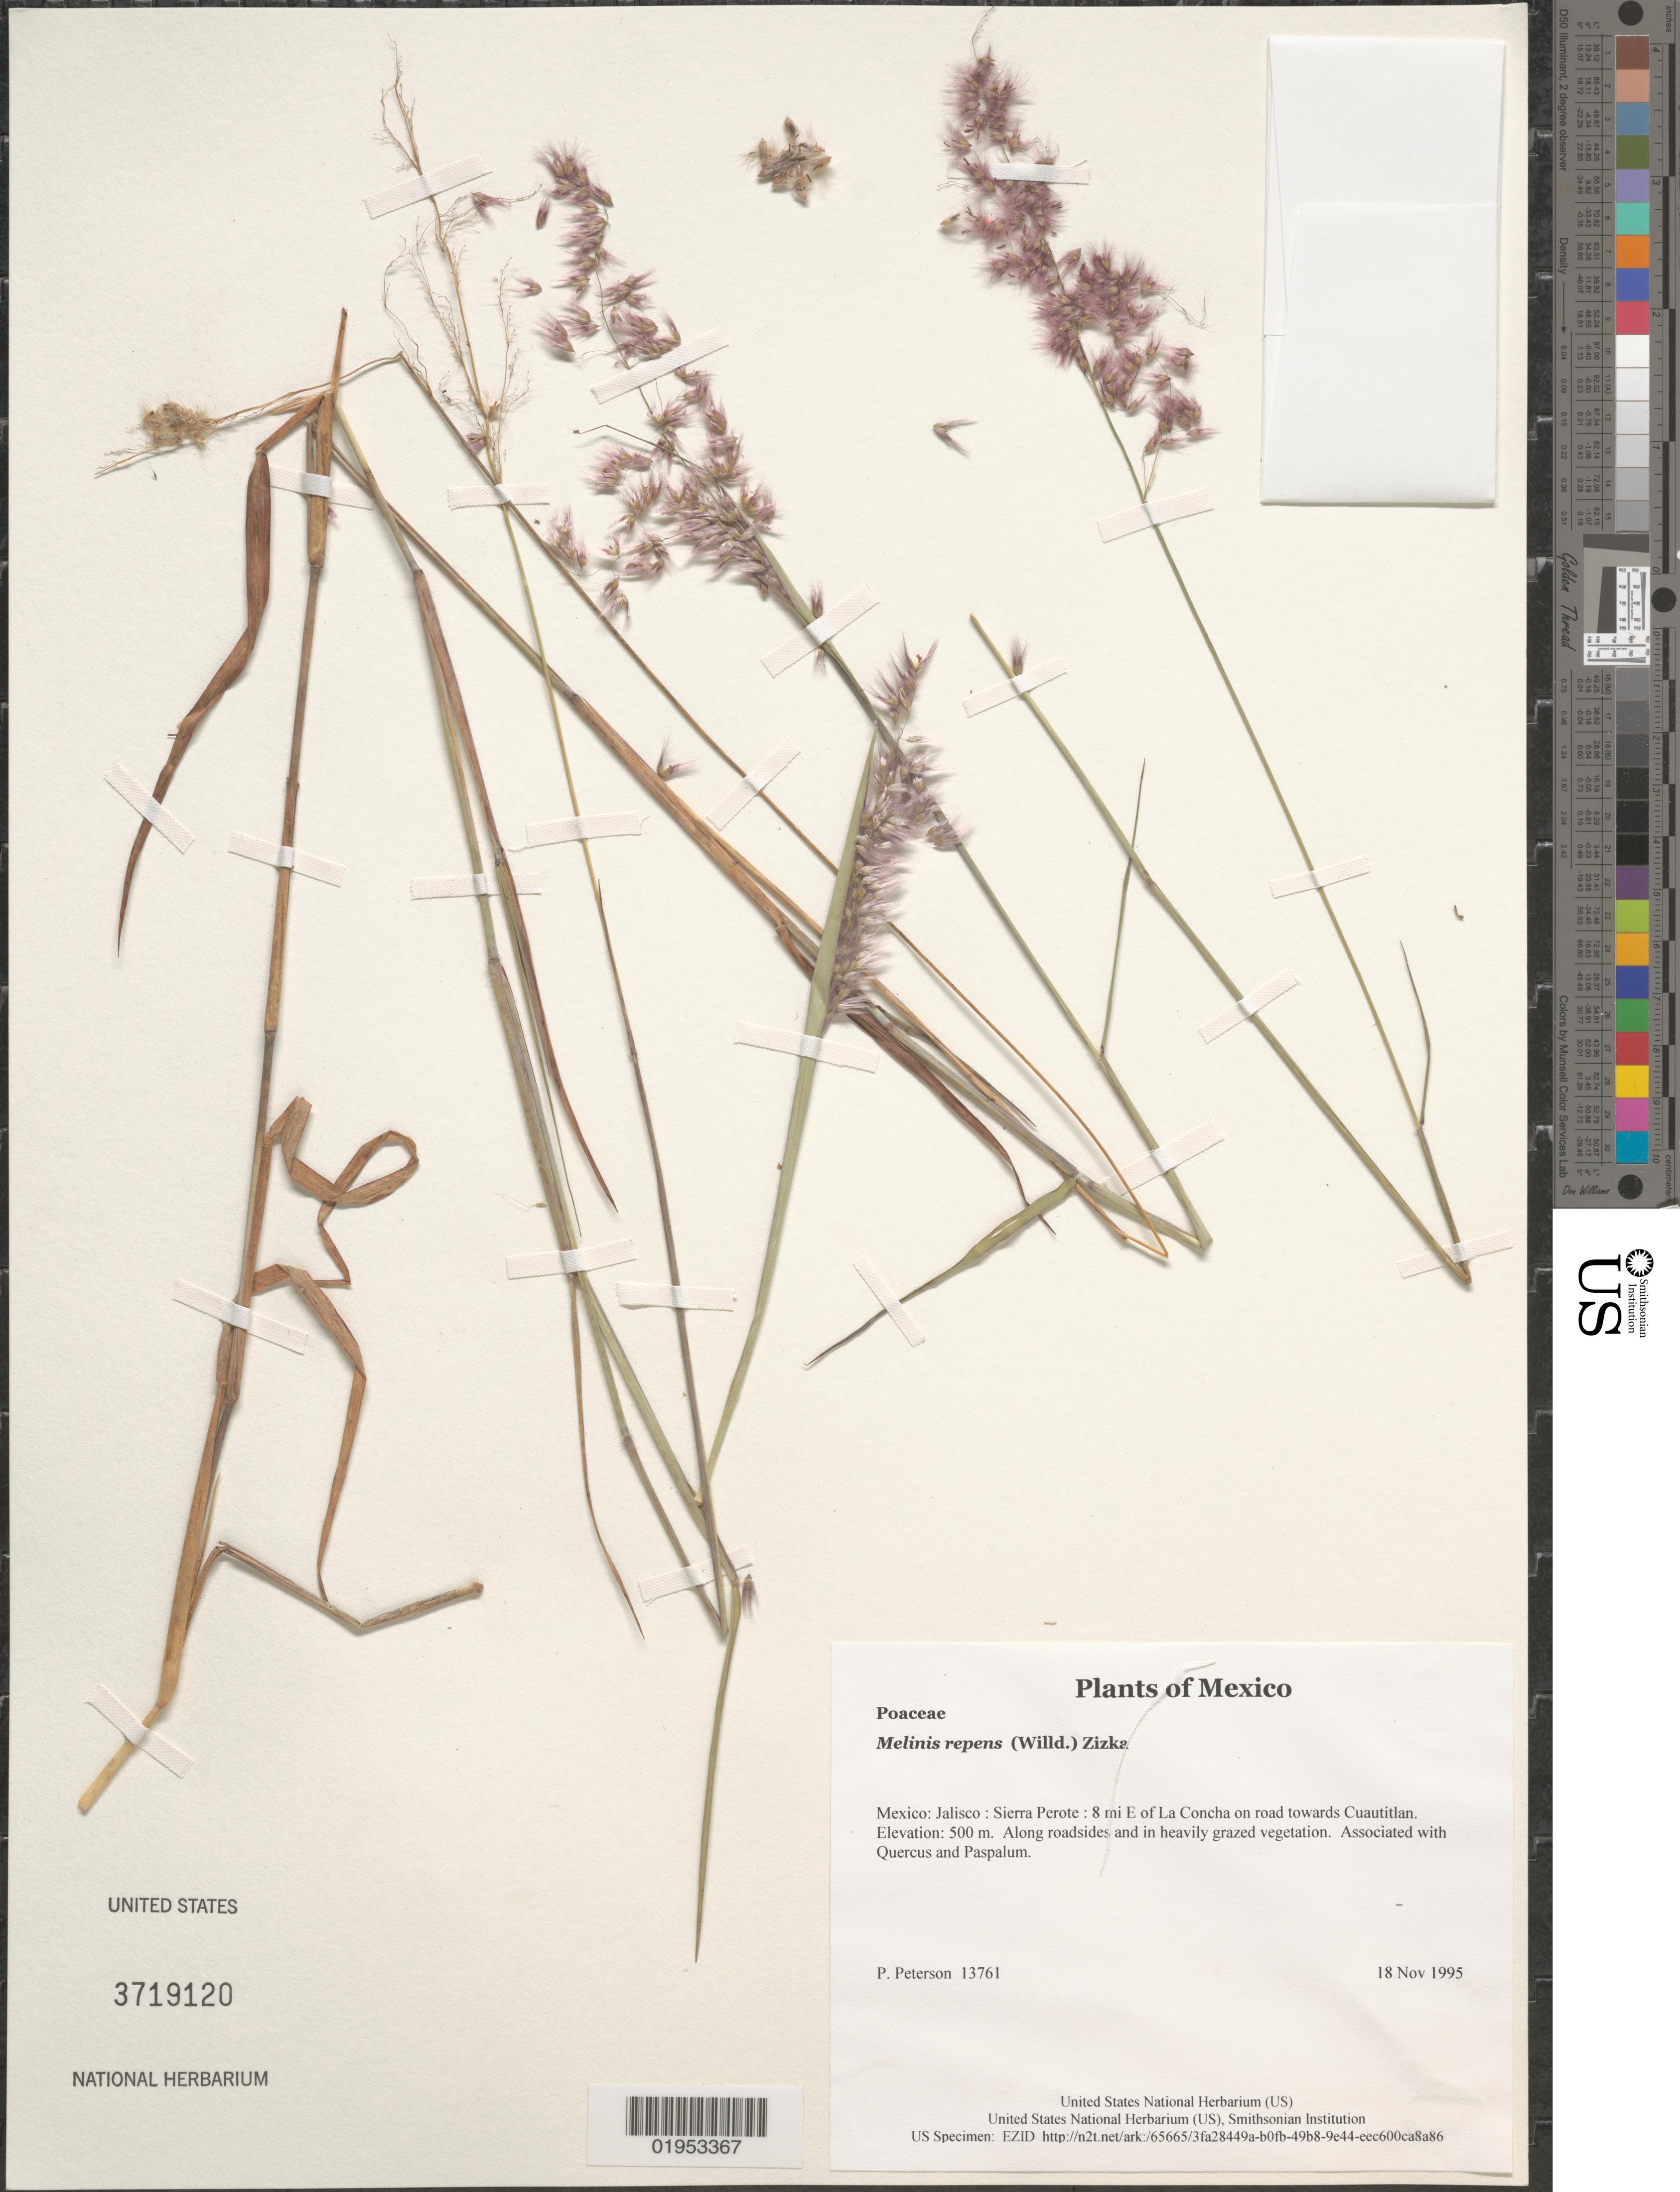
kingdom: Plantae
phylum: Tracheophyta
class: Liliopsida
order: Poales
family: Poaceae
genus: Melinis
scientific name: Melinis repens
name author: (Willd.) Zizka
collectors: P. M. Peterson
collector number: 13761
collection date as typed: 18 Nov 1995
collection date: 1995-11-18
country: Mexico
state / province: Jalisco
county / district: Sierra Perote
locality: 8 mi E of La Concha on road towards Cuautitlan.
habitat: Along roadsides and in heavily grazed vegetation. Associated with Quercus and Paspalum.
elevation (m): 500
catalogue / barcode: US 3719120